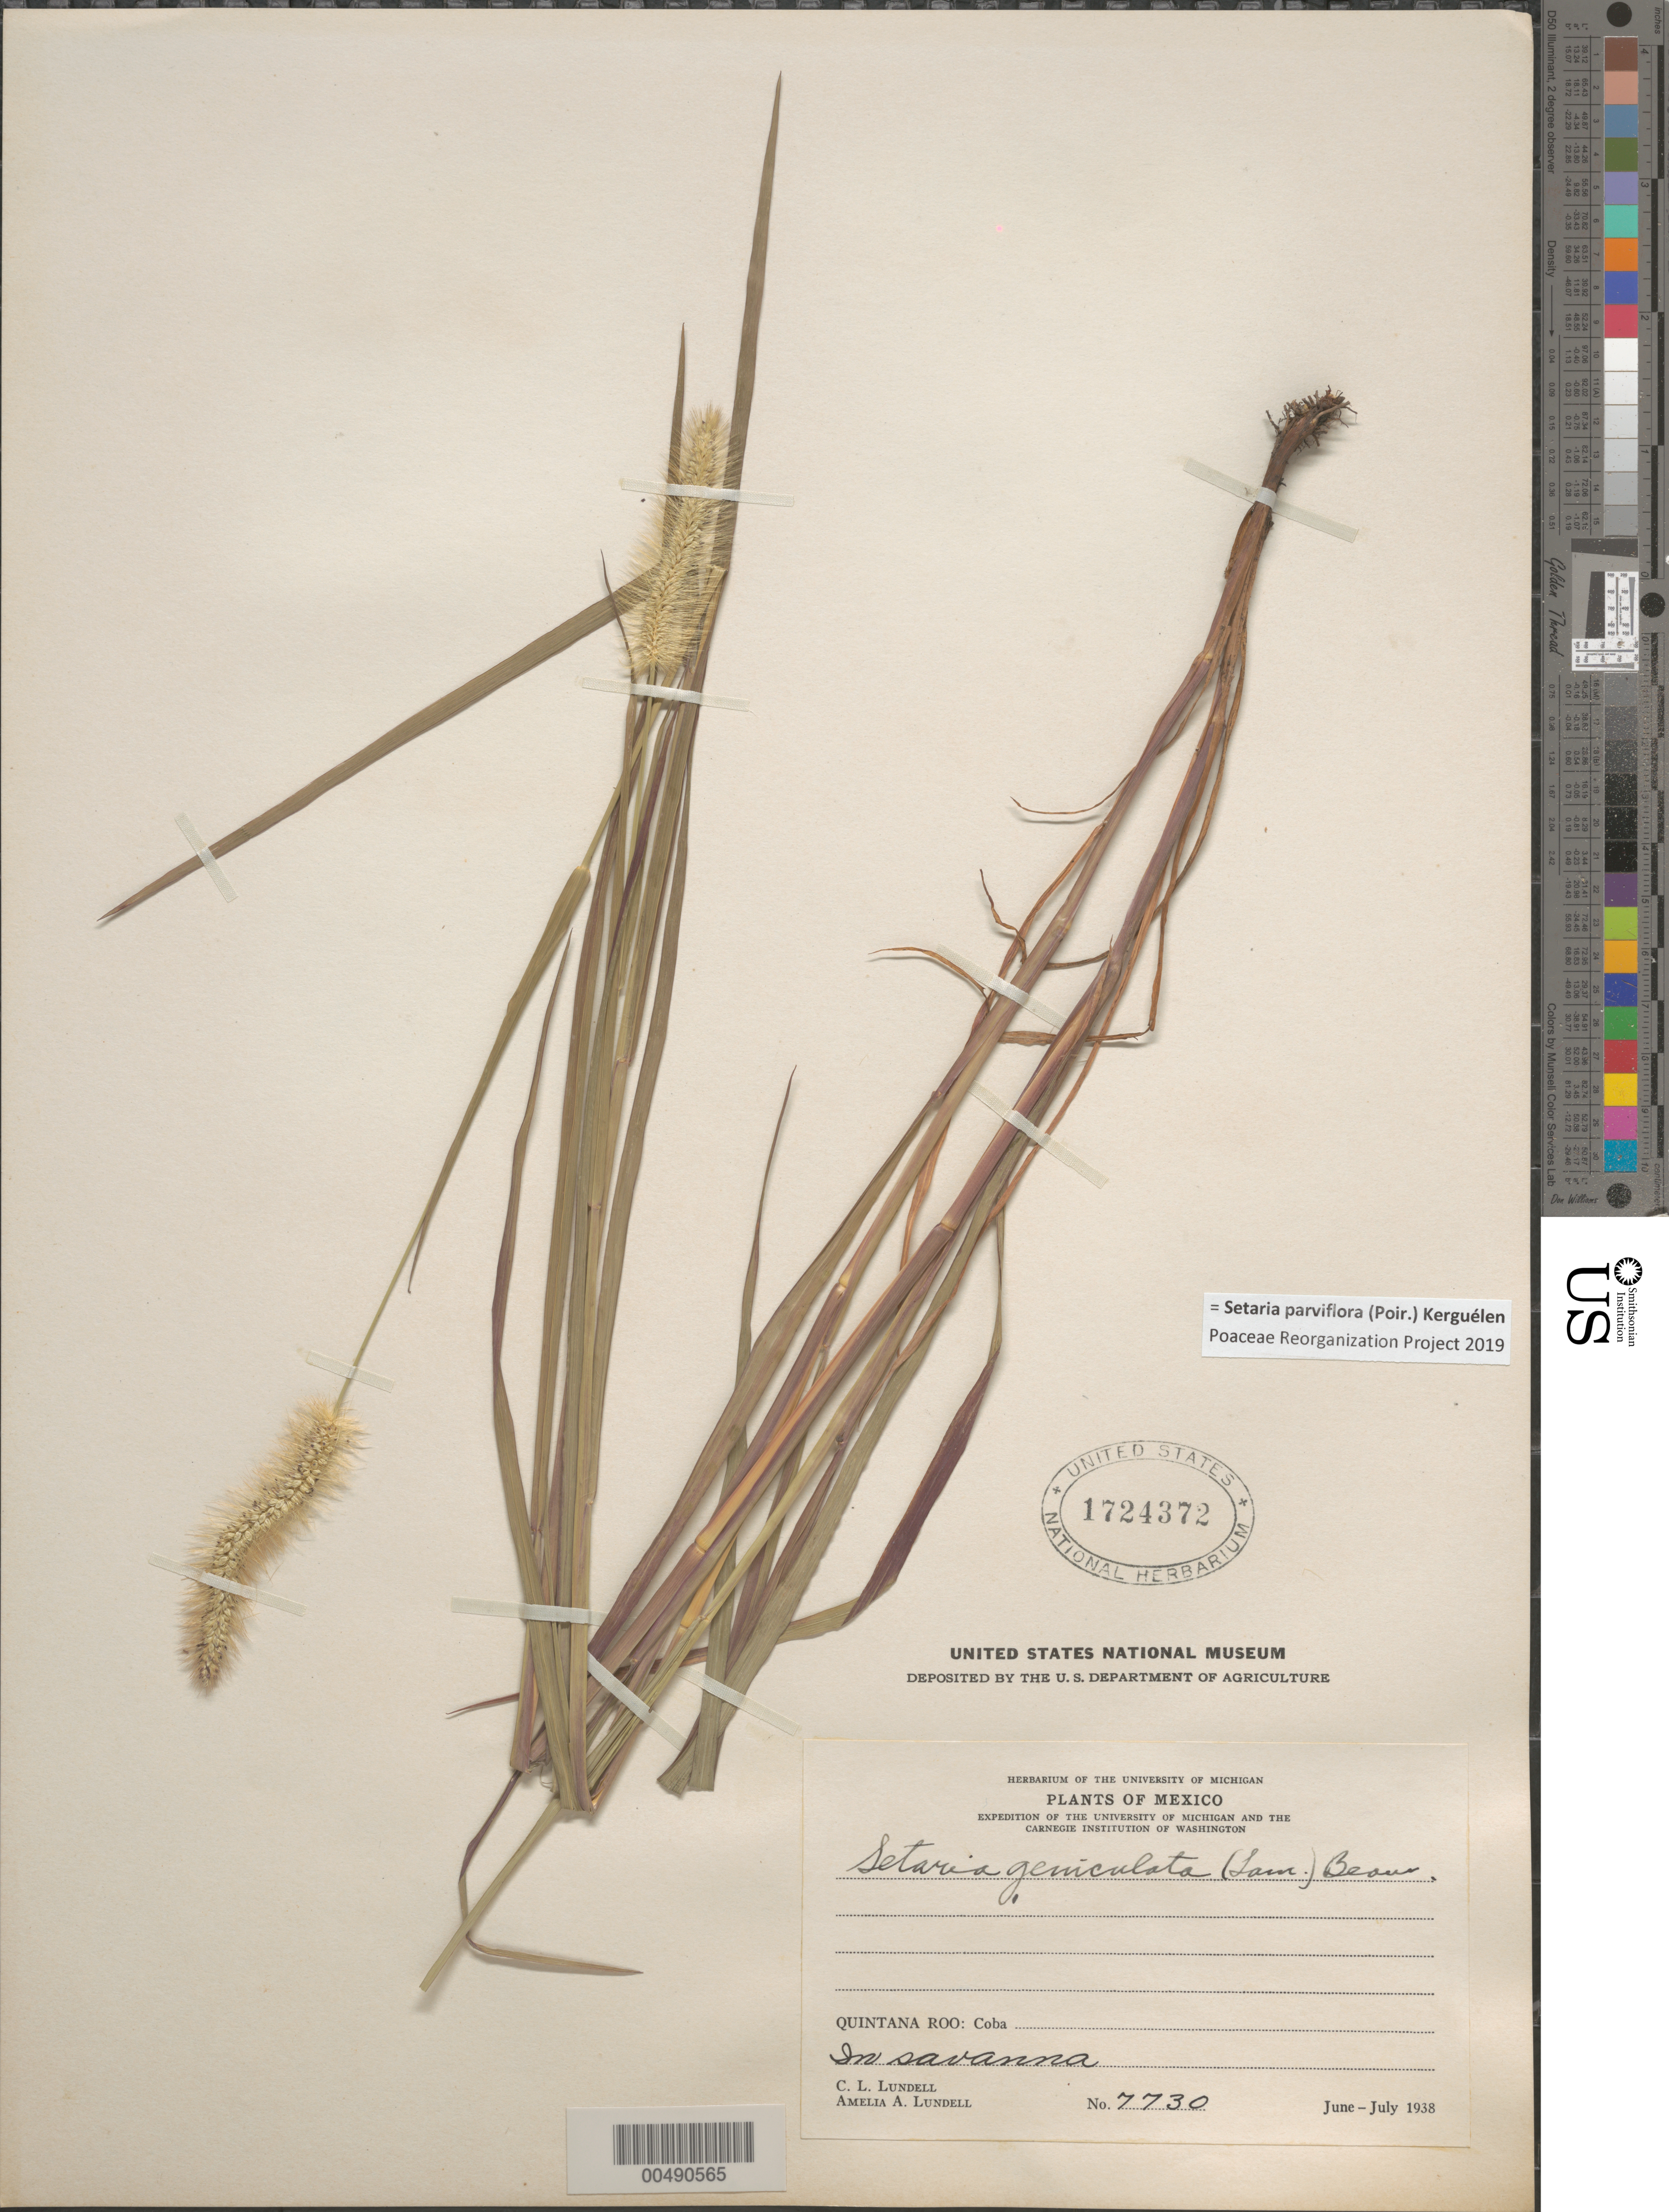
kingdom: Plantae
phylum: Tracheophyta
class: Liliopsida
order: Poales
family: Poaceae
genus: Setaria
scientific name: Setaria parviflora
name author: (Poir.) Kerguélen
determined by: Poaceae Reorganization Project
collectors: C. L. Lundell & A. A. Lundell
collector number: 7730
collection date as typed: Jun 1938 to -- Jul 1938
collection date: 1938-06/1938-07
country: Mexico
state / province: Querétaro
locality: Coba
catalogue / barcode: US 1724372